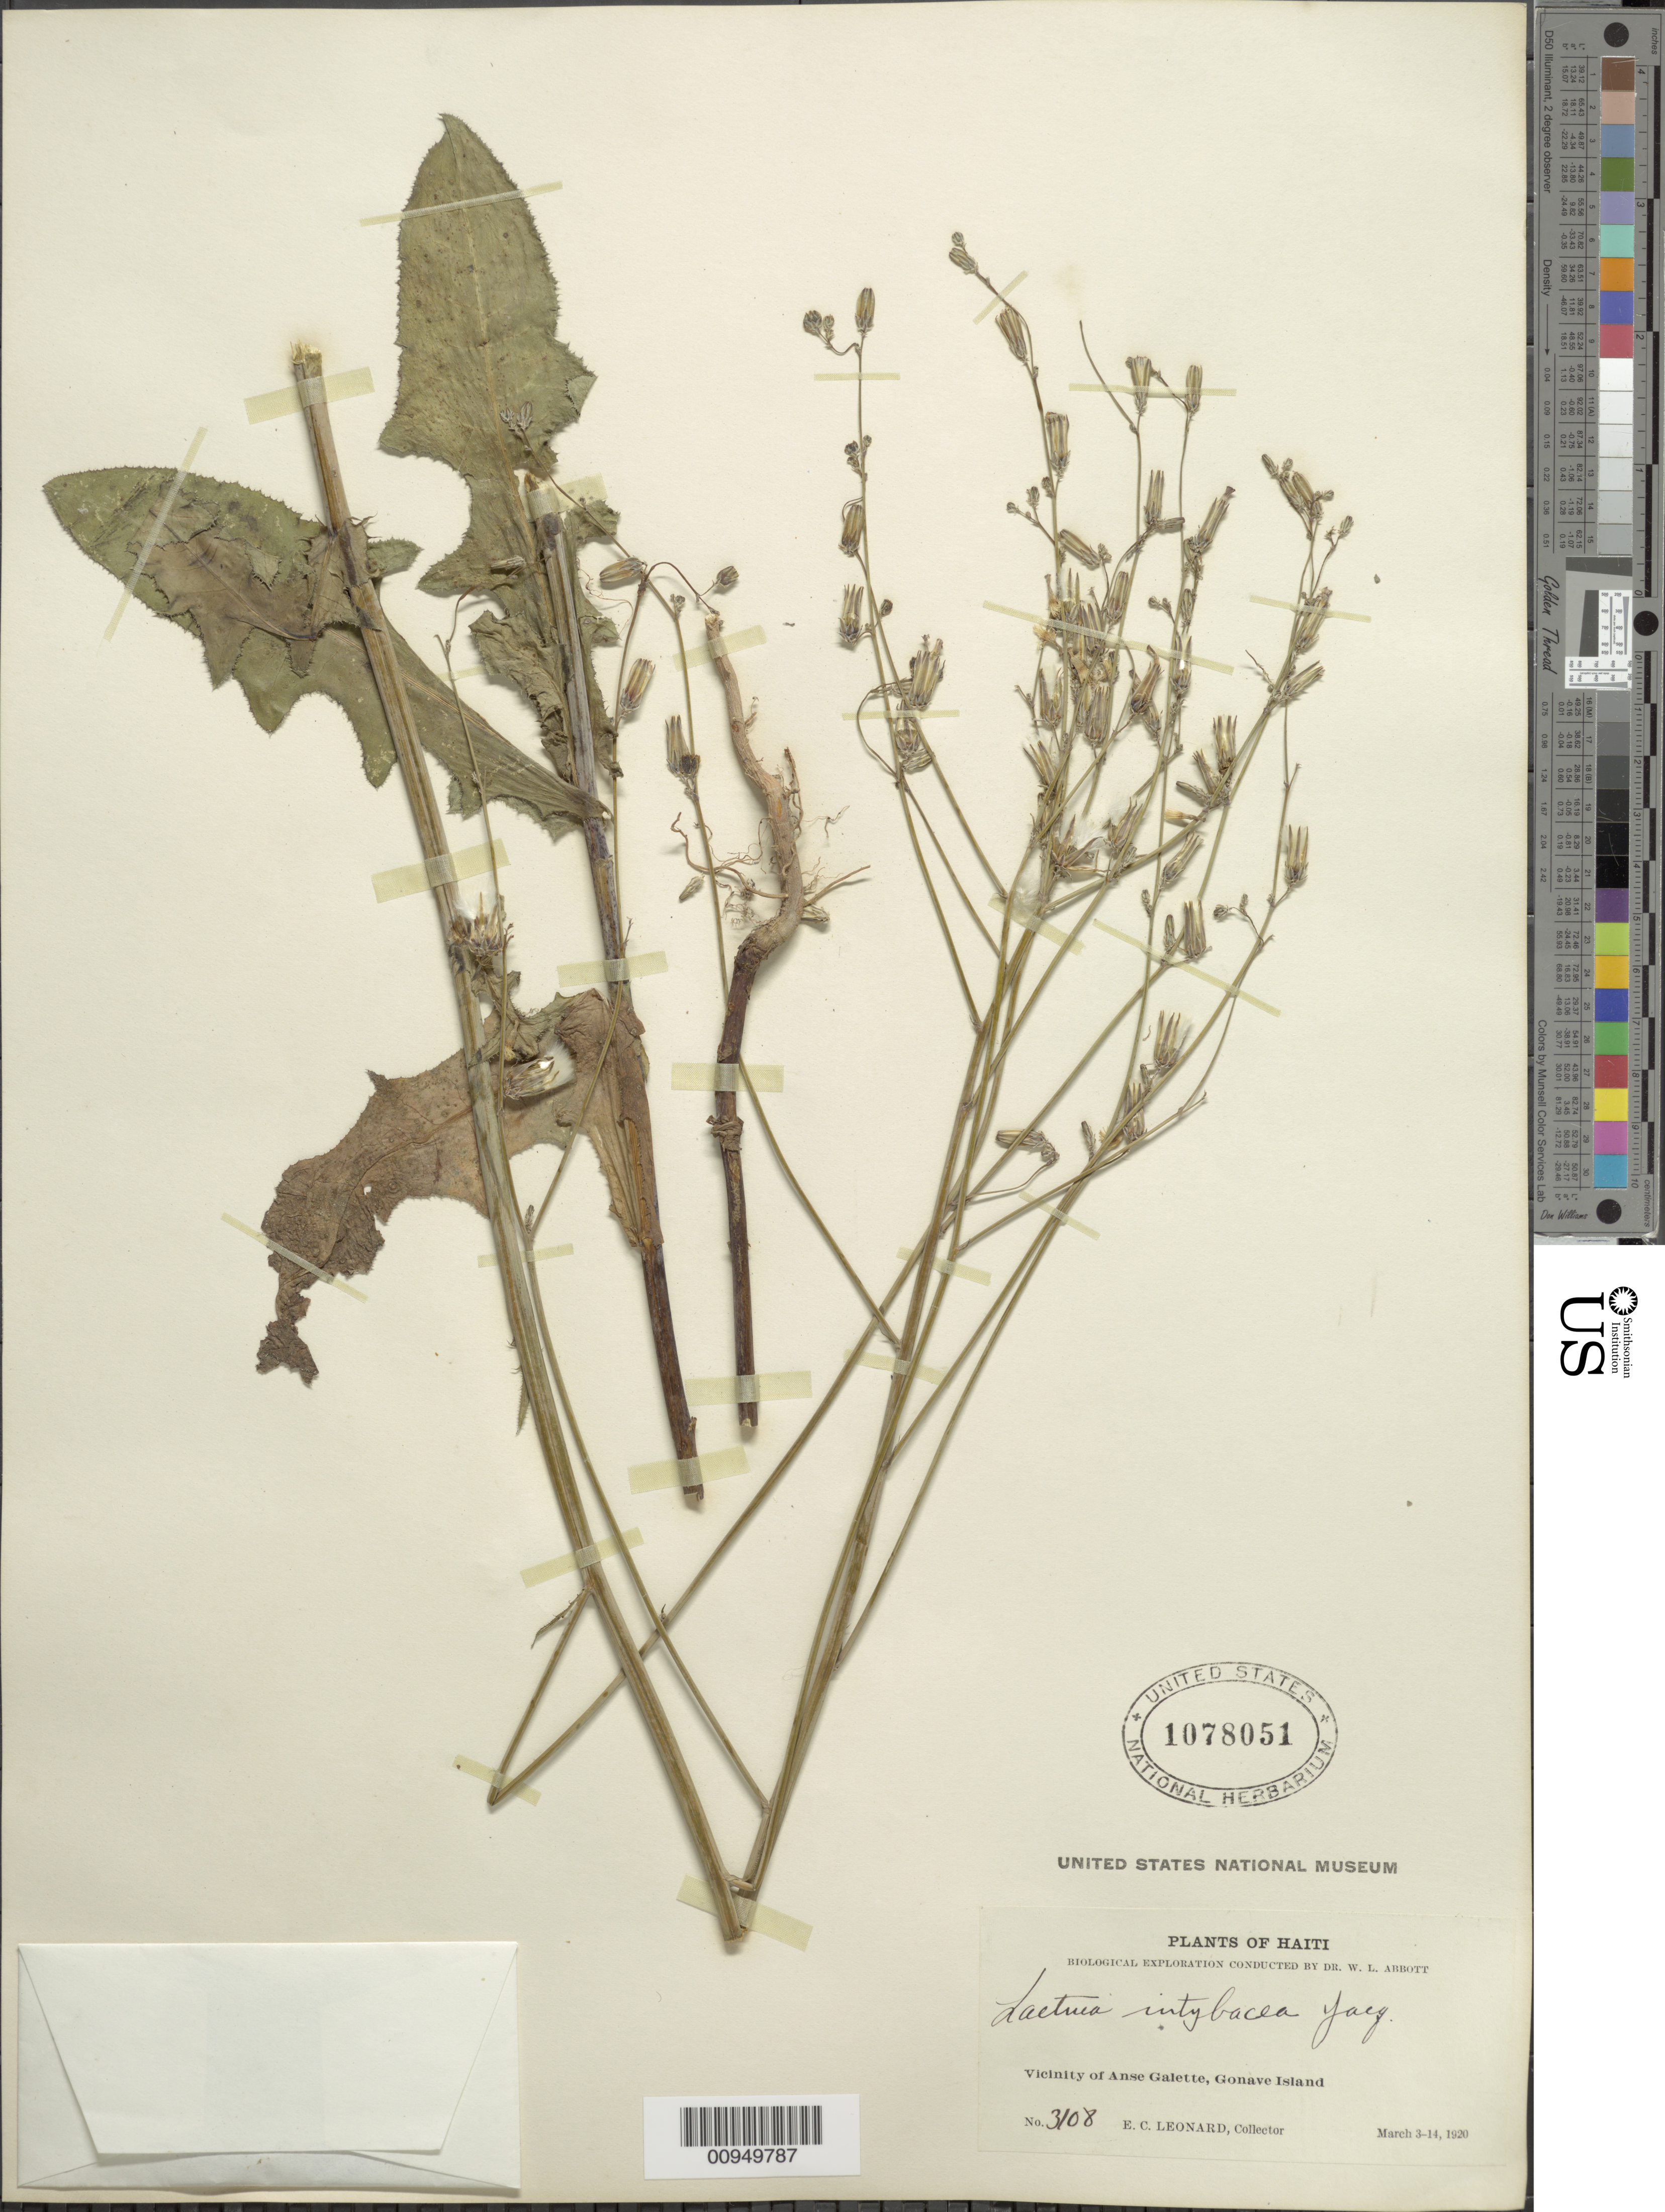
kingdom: Plantae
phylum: Tracheophyta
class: Magnoliopsida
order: Asterales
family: Asteraceae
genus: Launaea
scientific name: Launaea intybacea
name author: (Jacq.) Beauverd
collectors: E. C. Leonard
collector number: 3108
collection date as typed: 03 Mar 1920 to 14 Mar 1920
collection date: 1920-03-03/1920-03-14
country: Haiti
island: Gonave I.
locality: Vicinity of Anse Galette.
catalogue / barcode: US 1078051